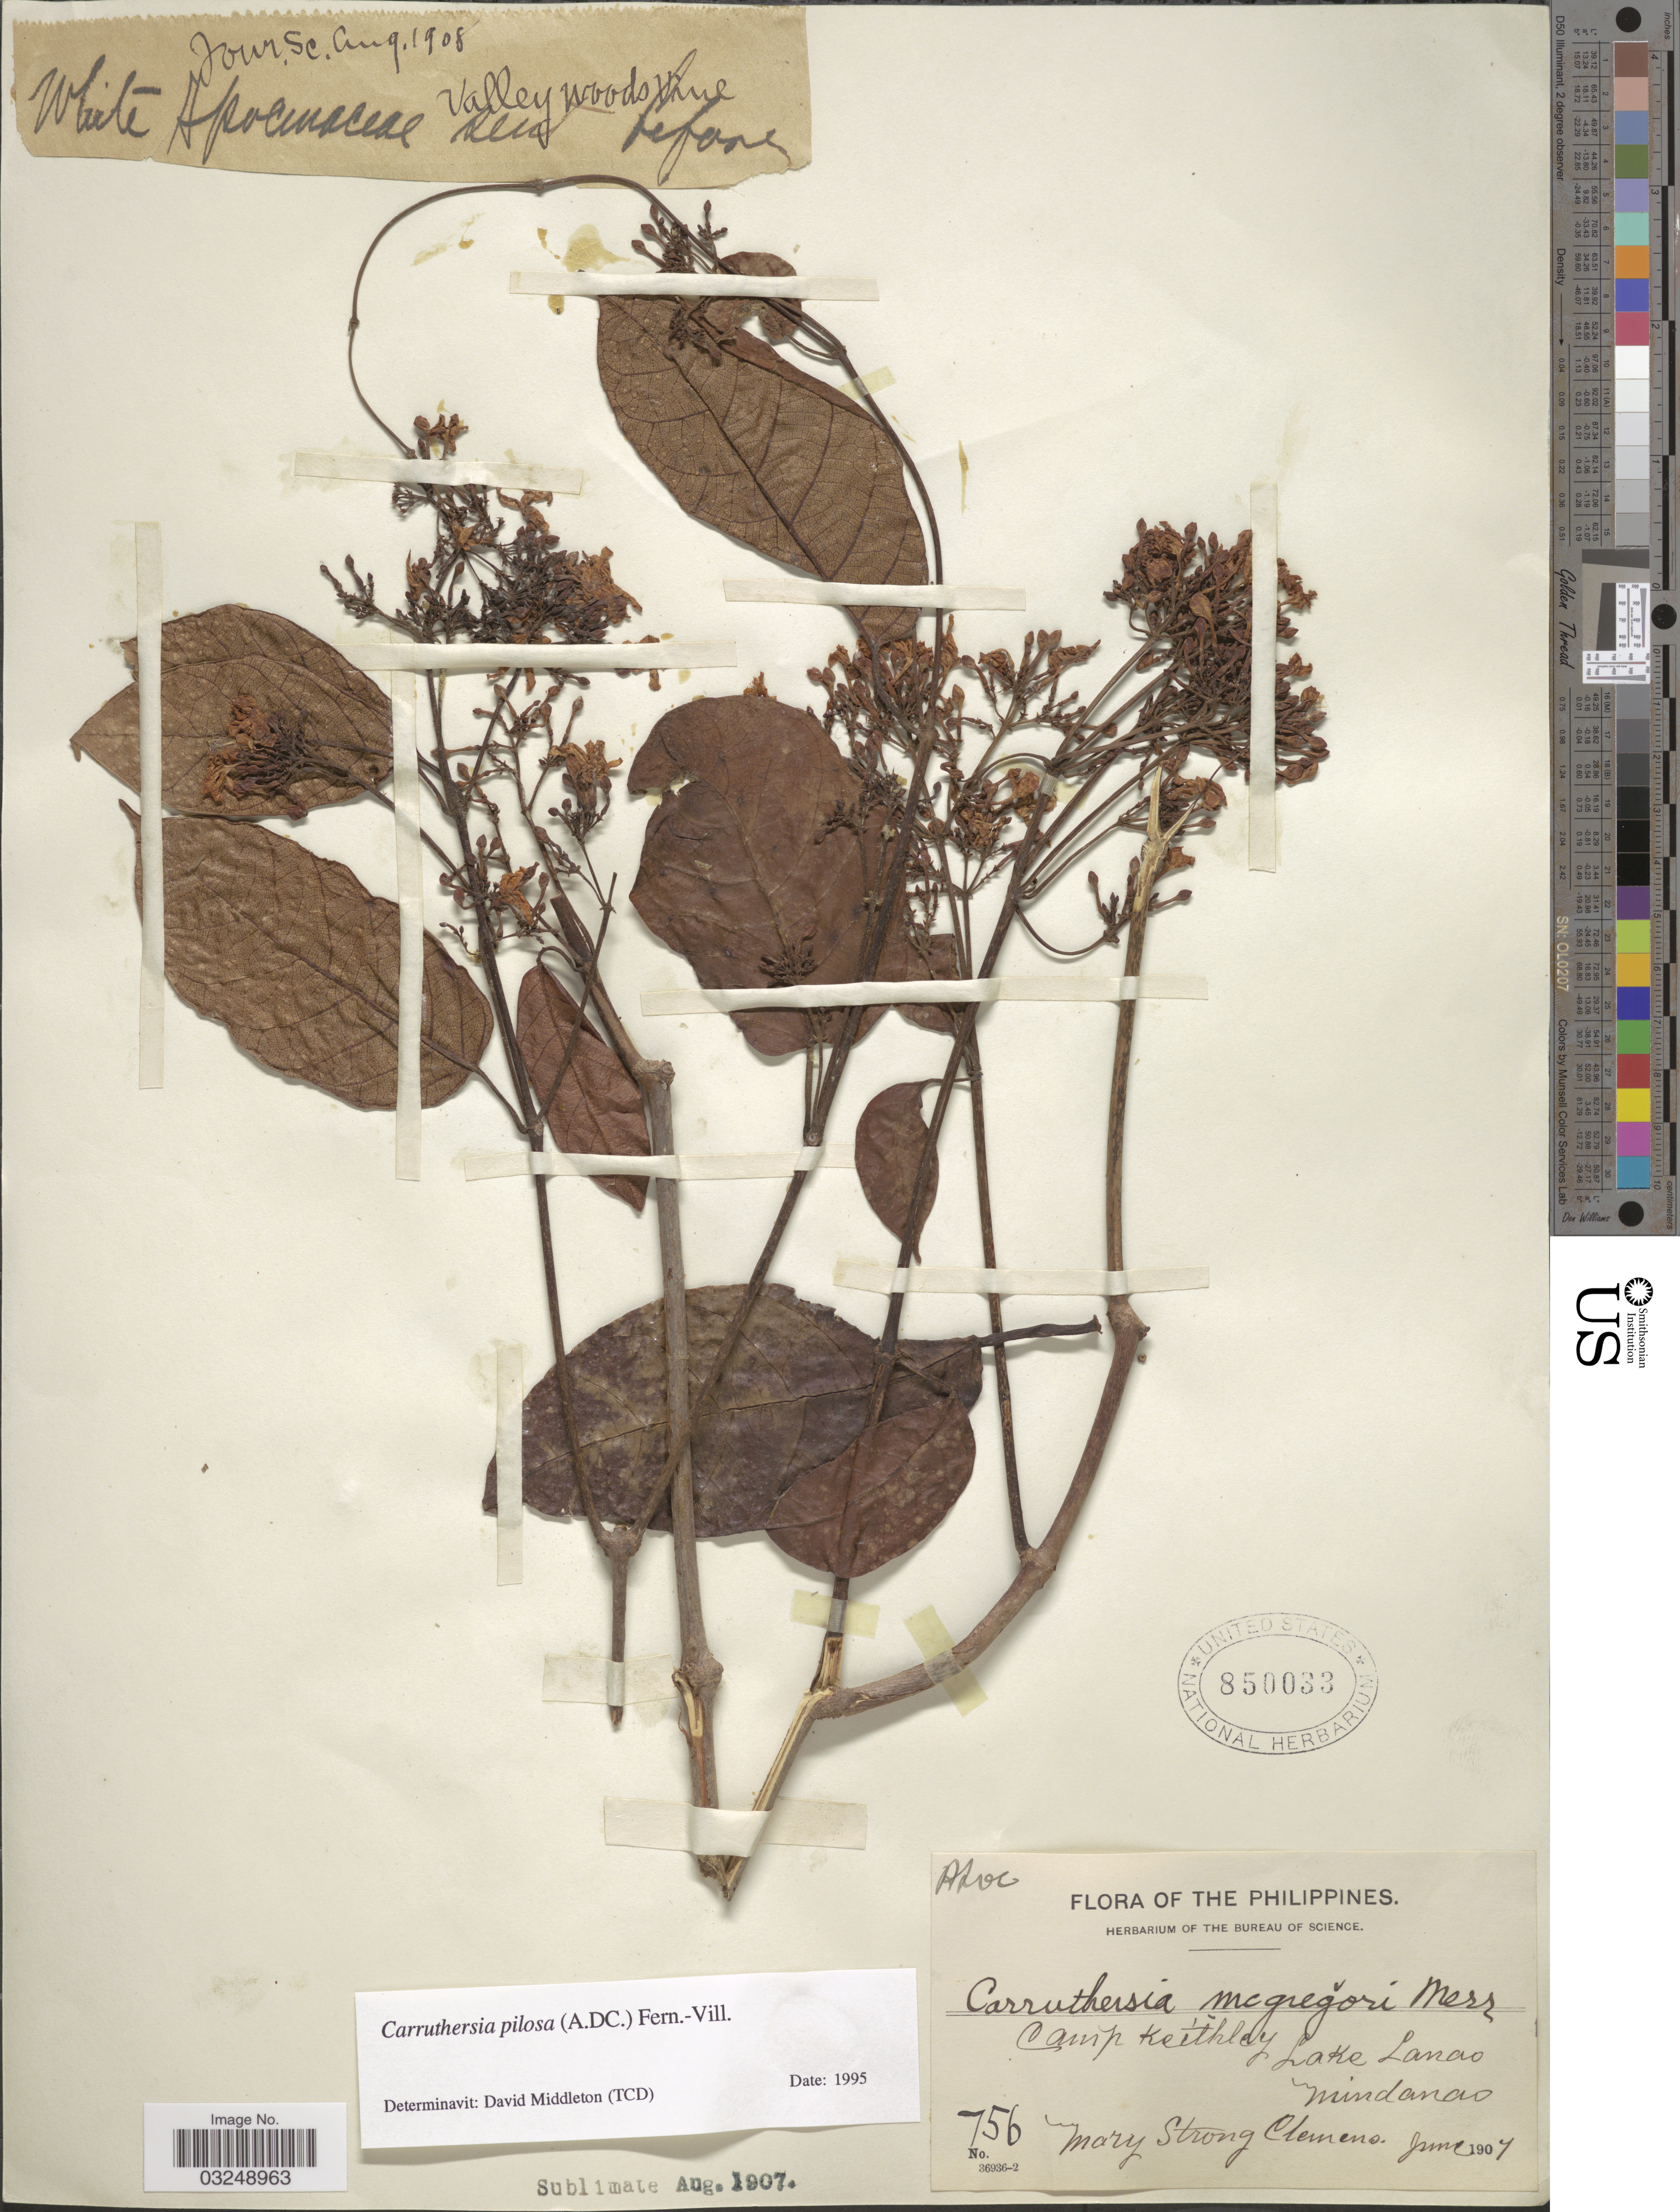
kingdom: Plantae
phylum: Tracheophyta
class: Magnoliopsida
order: Gentianales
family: Apocynaceae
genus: Carruthersia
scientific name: Carruthersia pilosa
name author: (DC.) Fern.-Vill.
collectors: M. S. Clemens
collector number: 756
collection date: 1907-06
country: Philippines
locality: Camp Keithley, Lake Lanao, Mindanao.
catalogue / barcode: US 850033